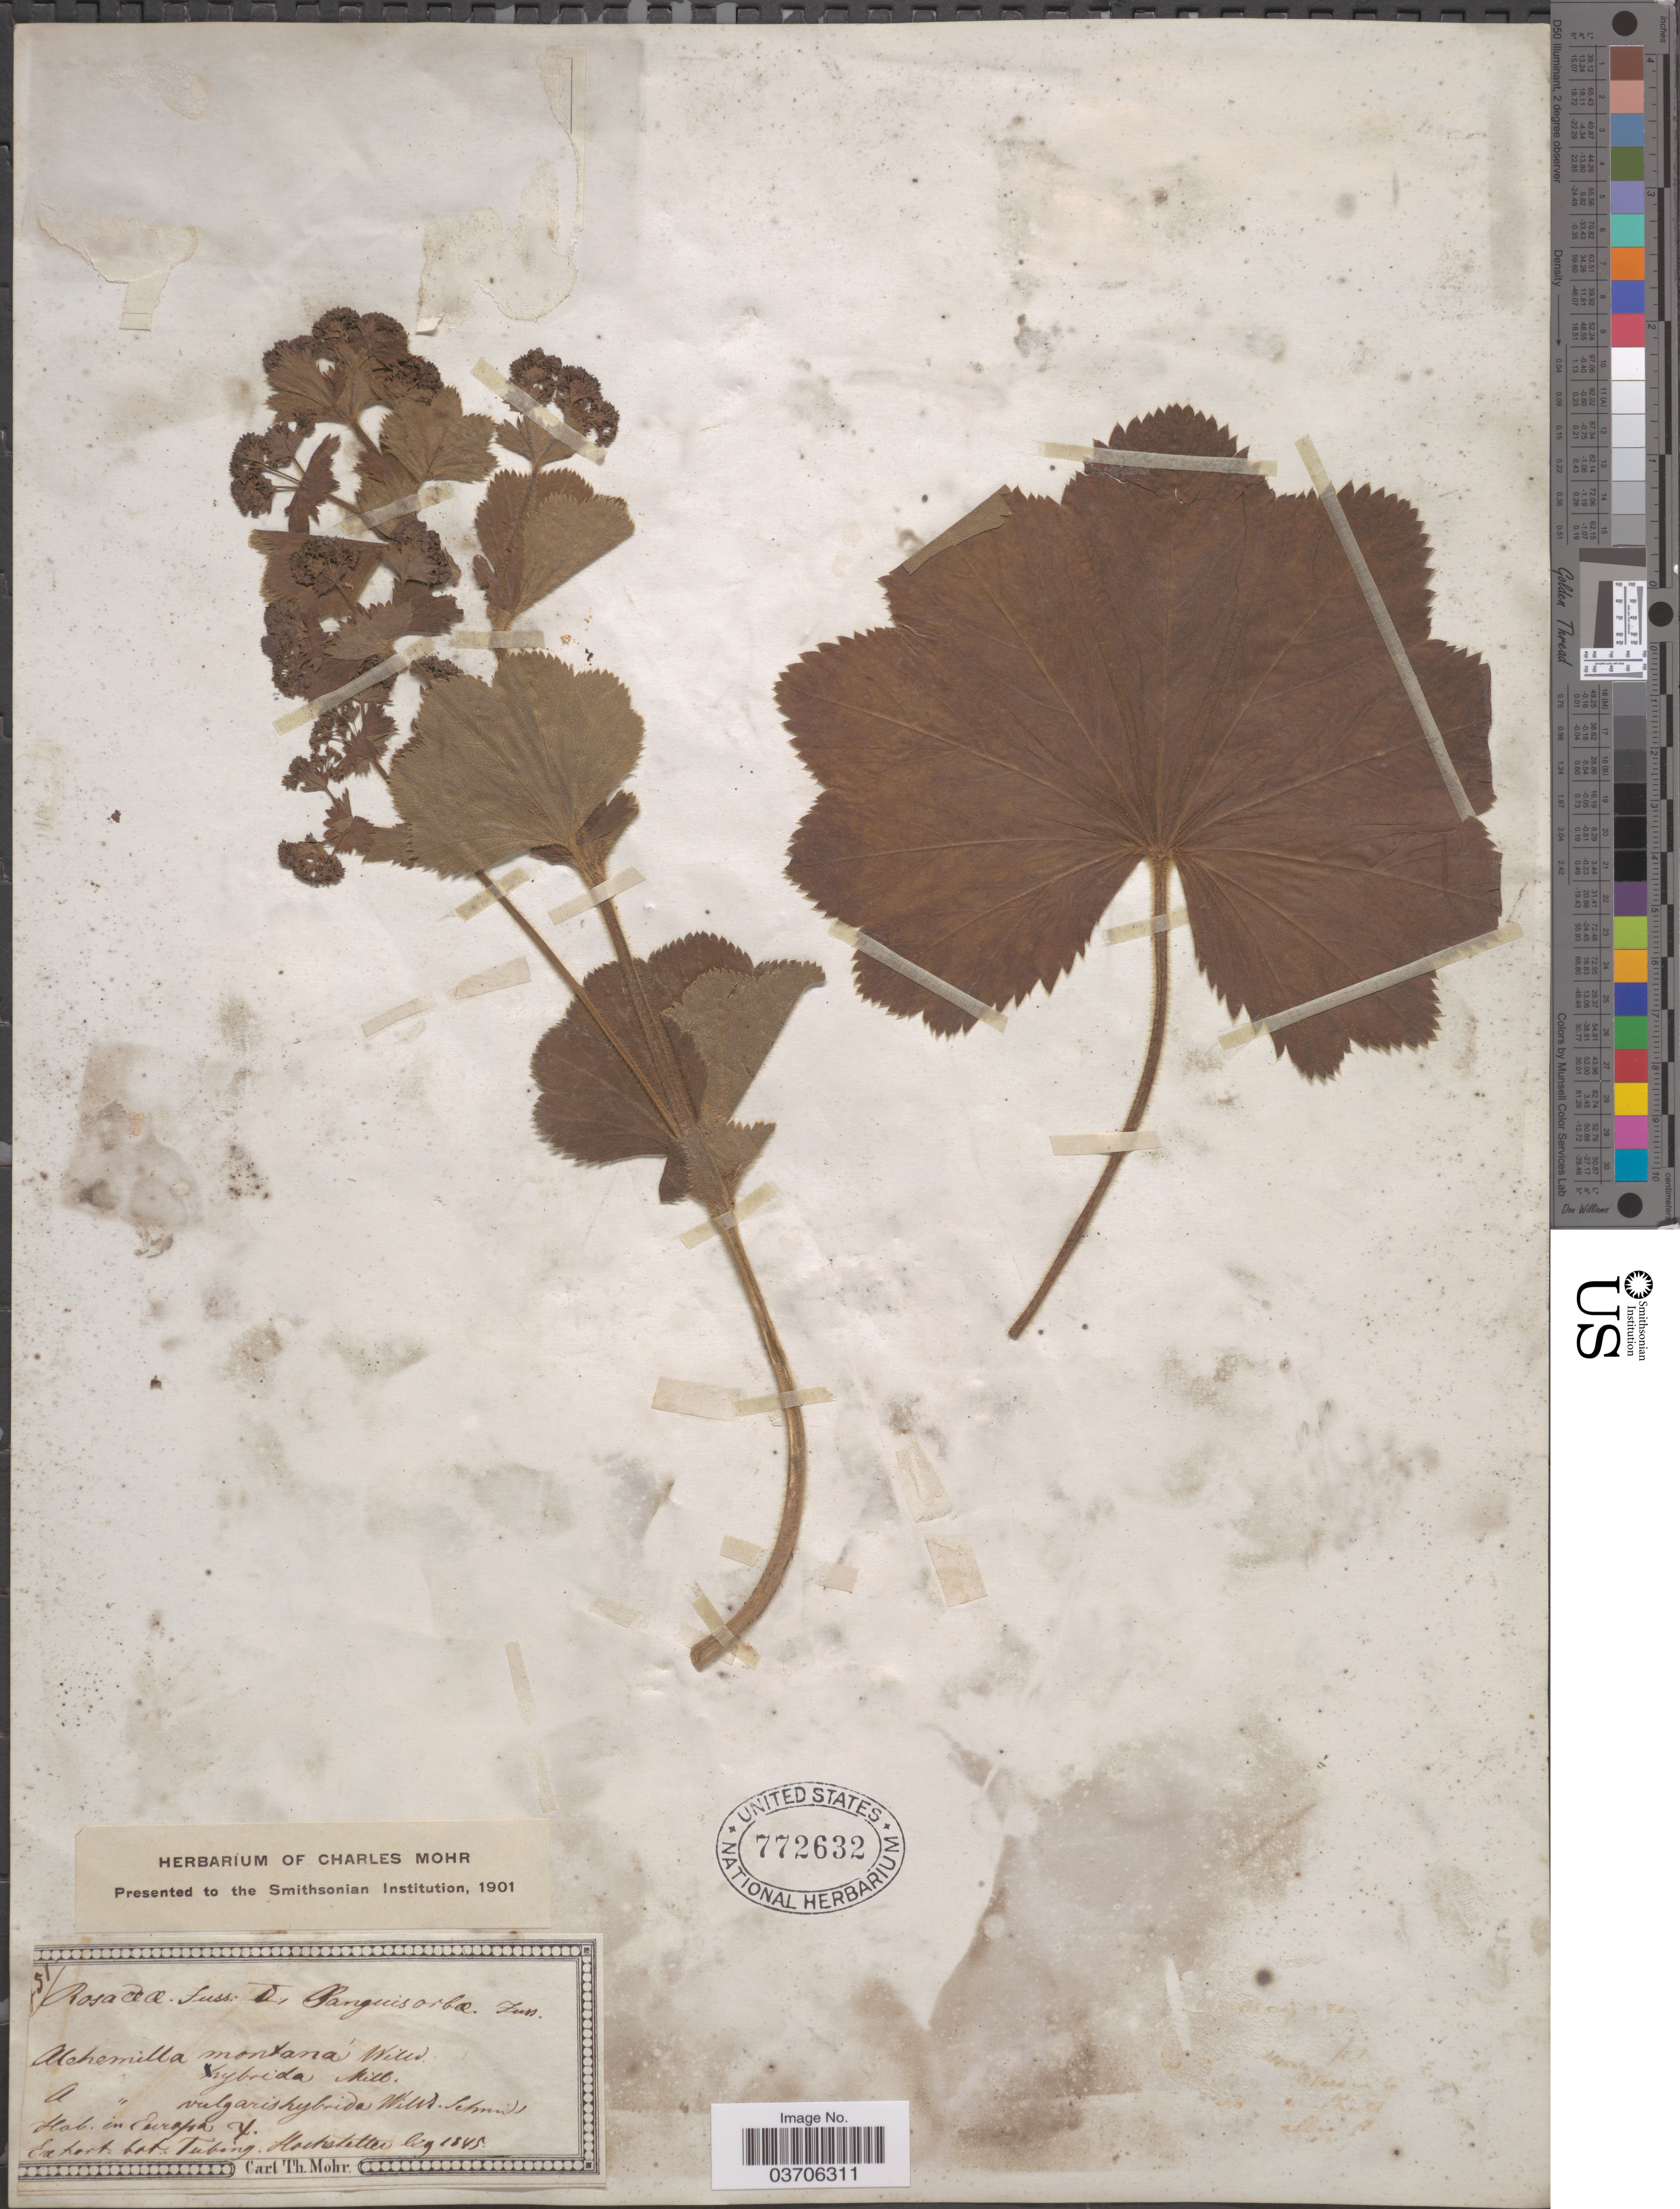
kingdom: Plantae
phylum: Tracheophyta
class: Magnoliopsida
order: Rosales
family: Rosaceae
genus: Alchemilla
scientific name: Alchemilla montana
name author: Hegetschw.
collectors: -. Hochstetter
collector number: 51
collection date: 1845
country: Germany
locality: In Europa X. Ex. hort. bot. Tubing.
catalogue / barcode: US 772632